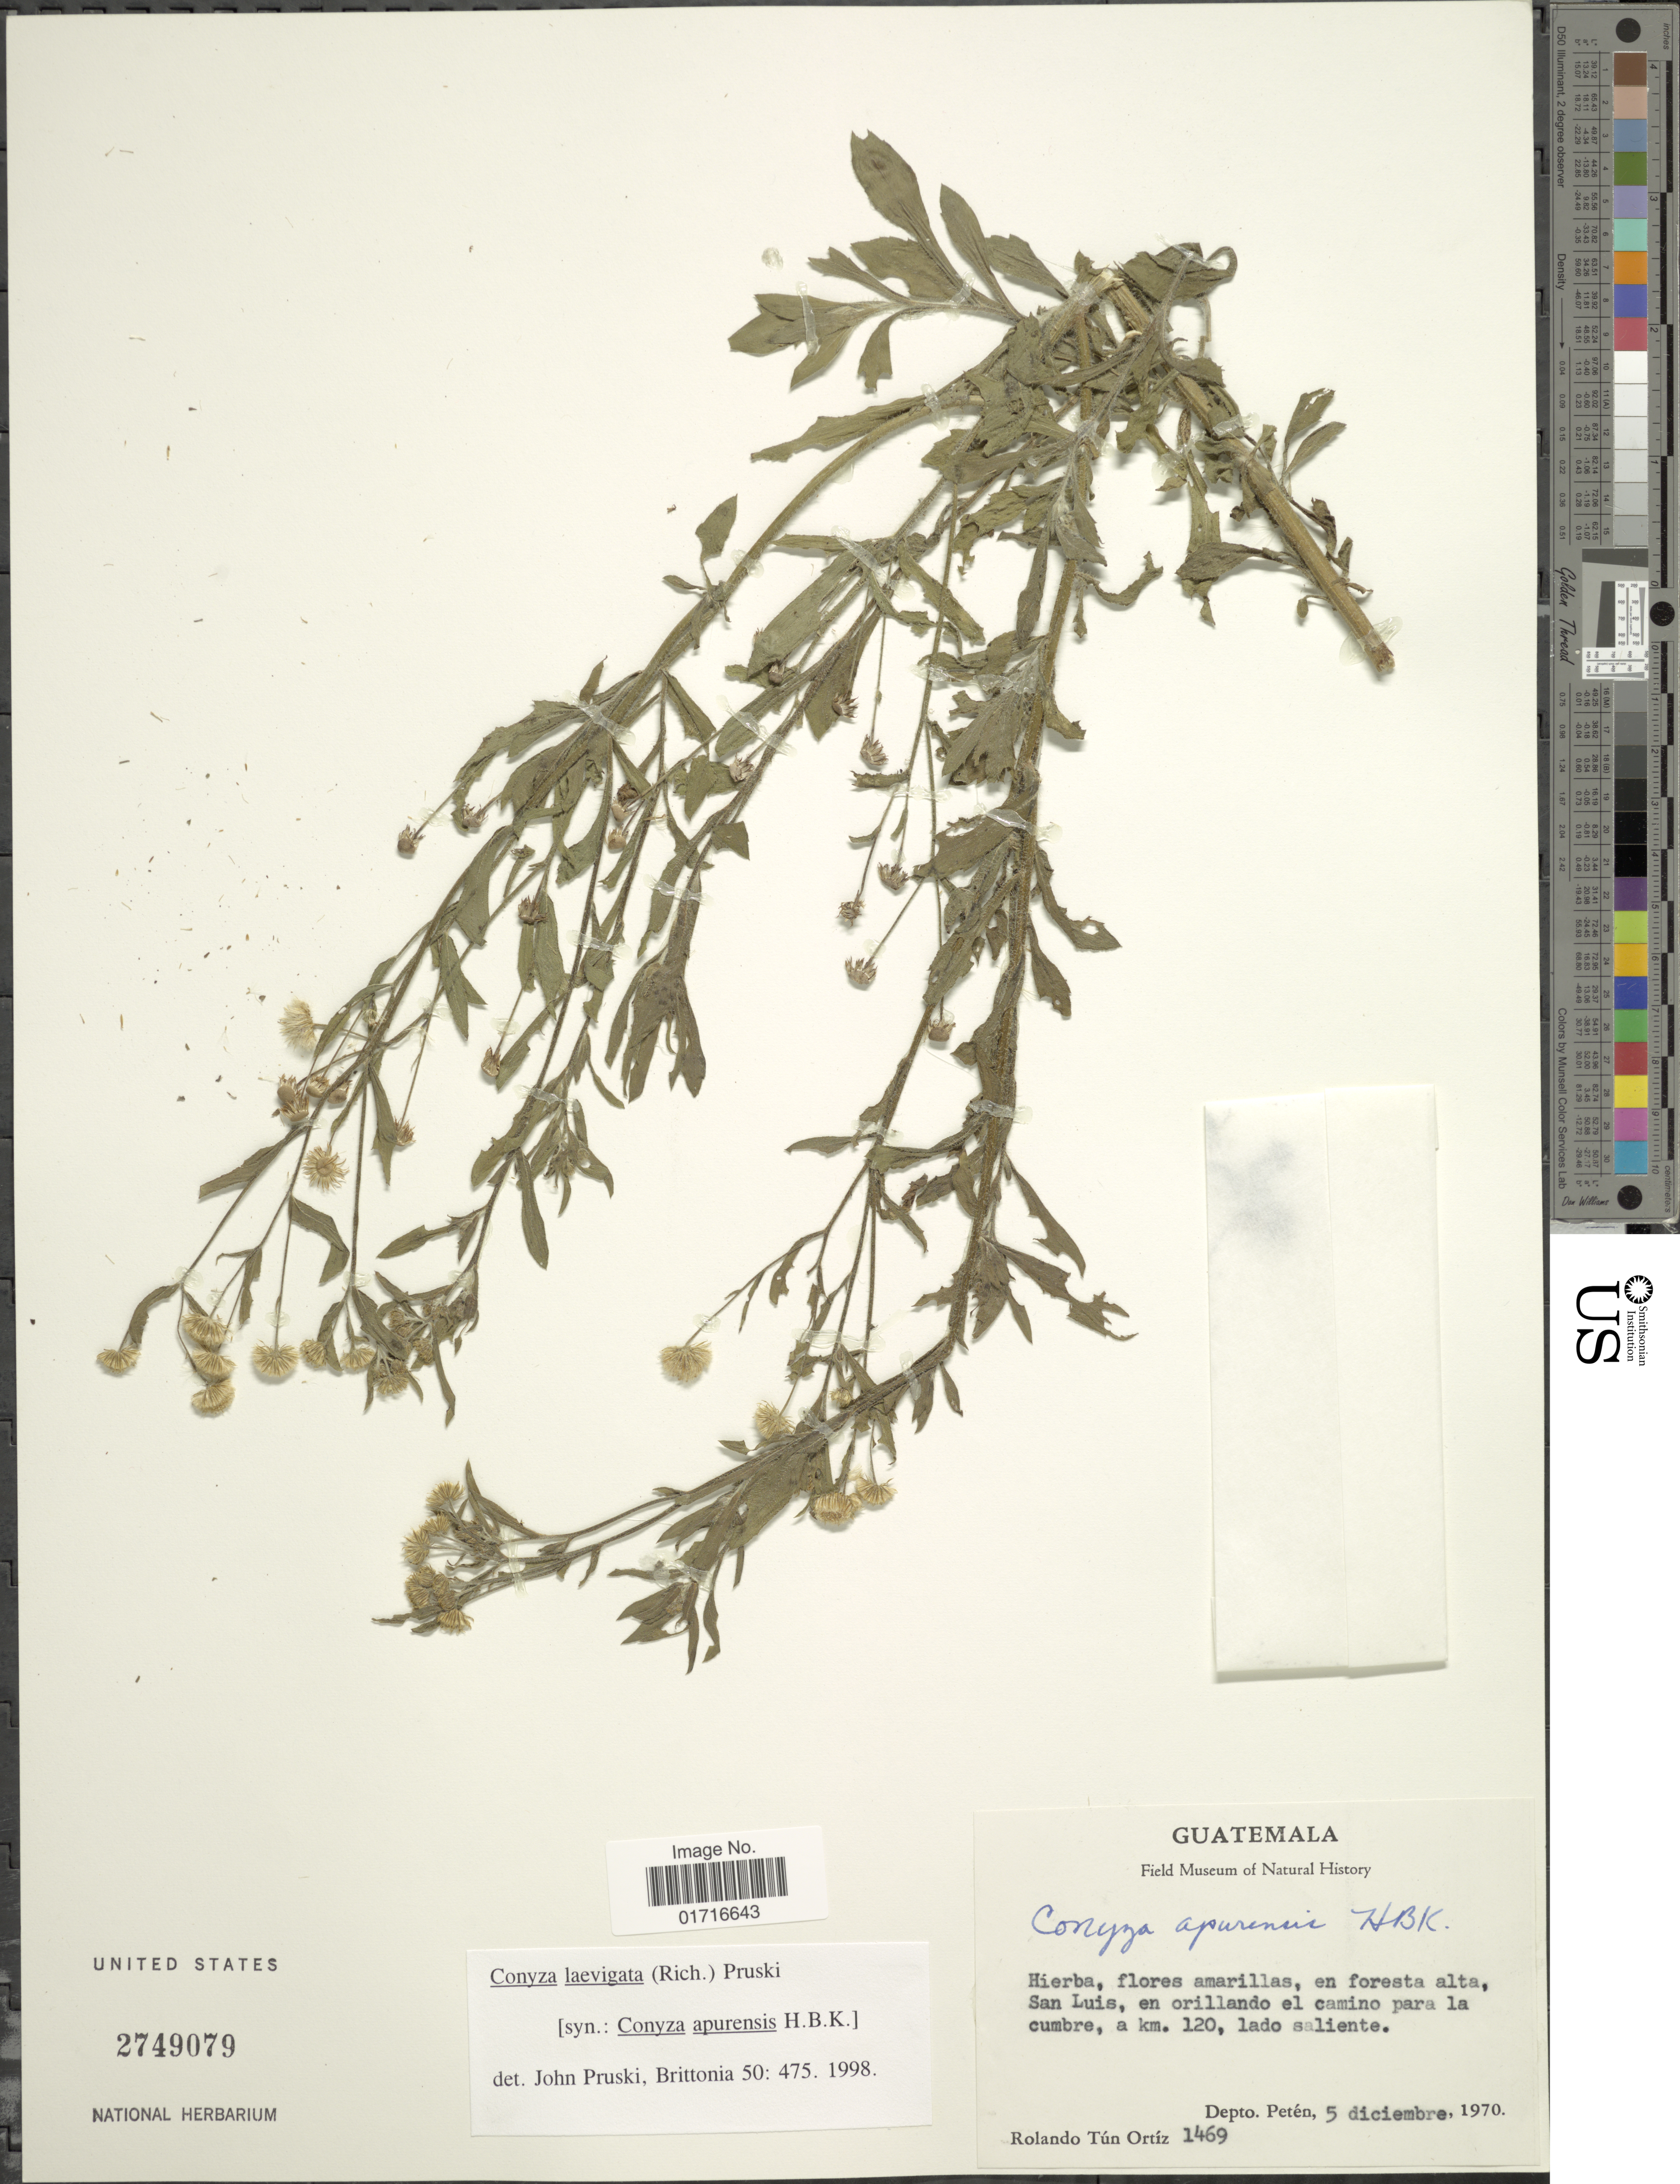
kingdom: Plantae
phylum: Tracheophyta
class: Magnoliopsida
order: Asterales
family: Asteraceae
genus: Conyza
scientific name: Conyza laevigata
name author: (Rich.) Pruski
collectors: R. T. Ortíz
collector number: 1469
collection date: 1970-12-05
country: Guatemala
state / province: El Petén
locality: En Foresta alta San Luis, en orillando el camino para la Cumbre, a km 120, lado saliente. Depto. Peten.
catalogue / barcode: US 2749079